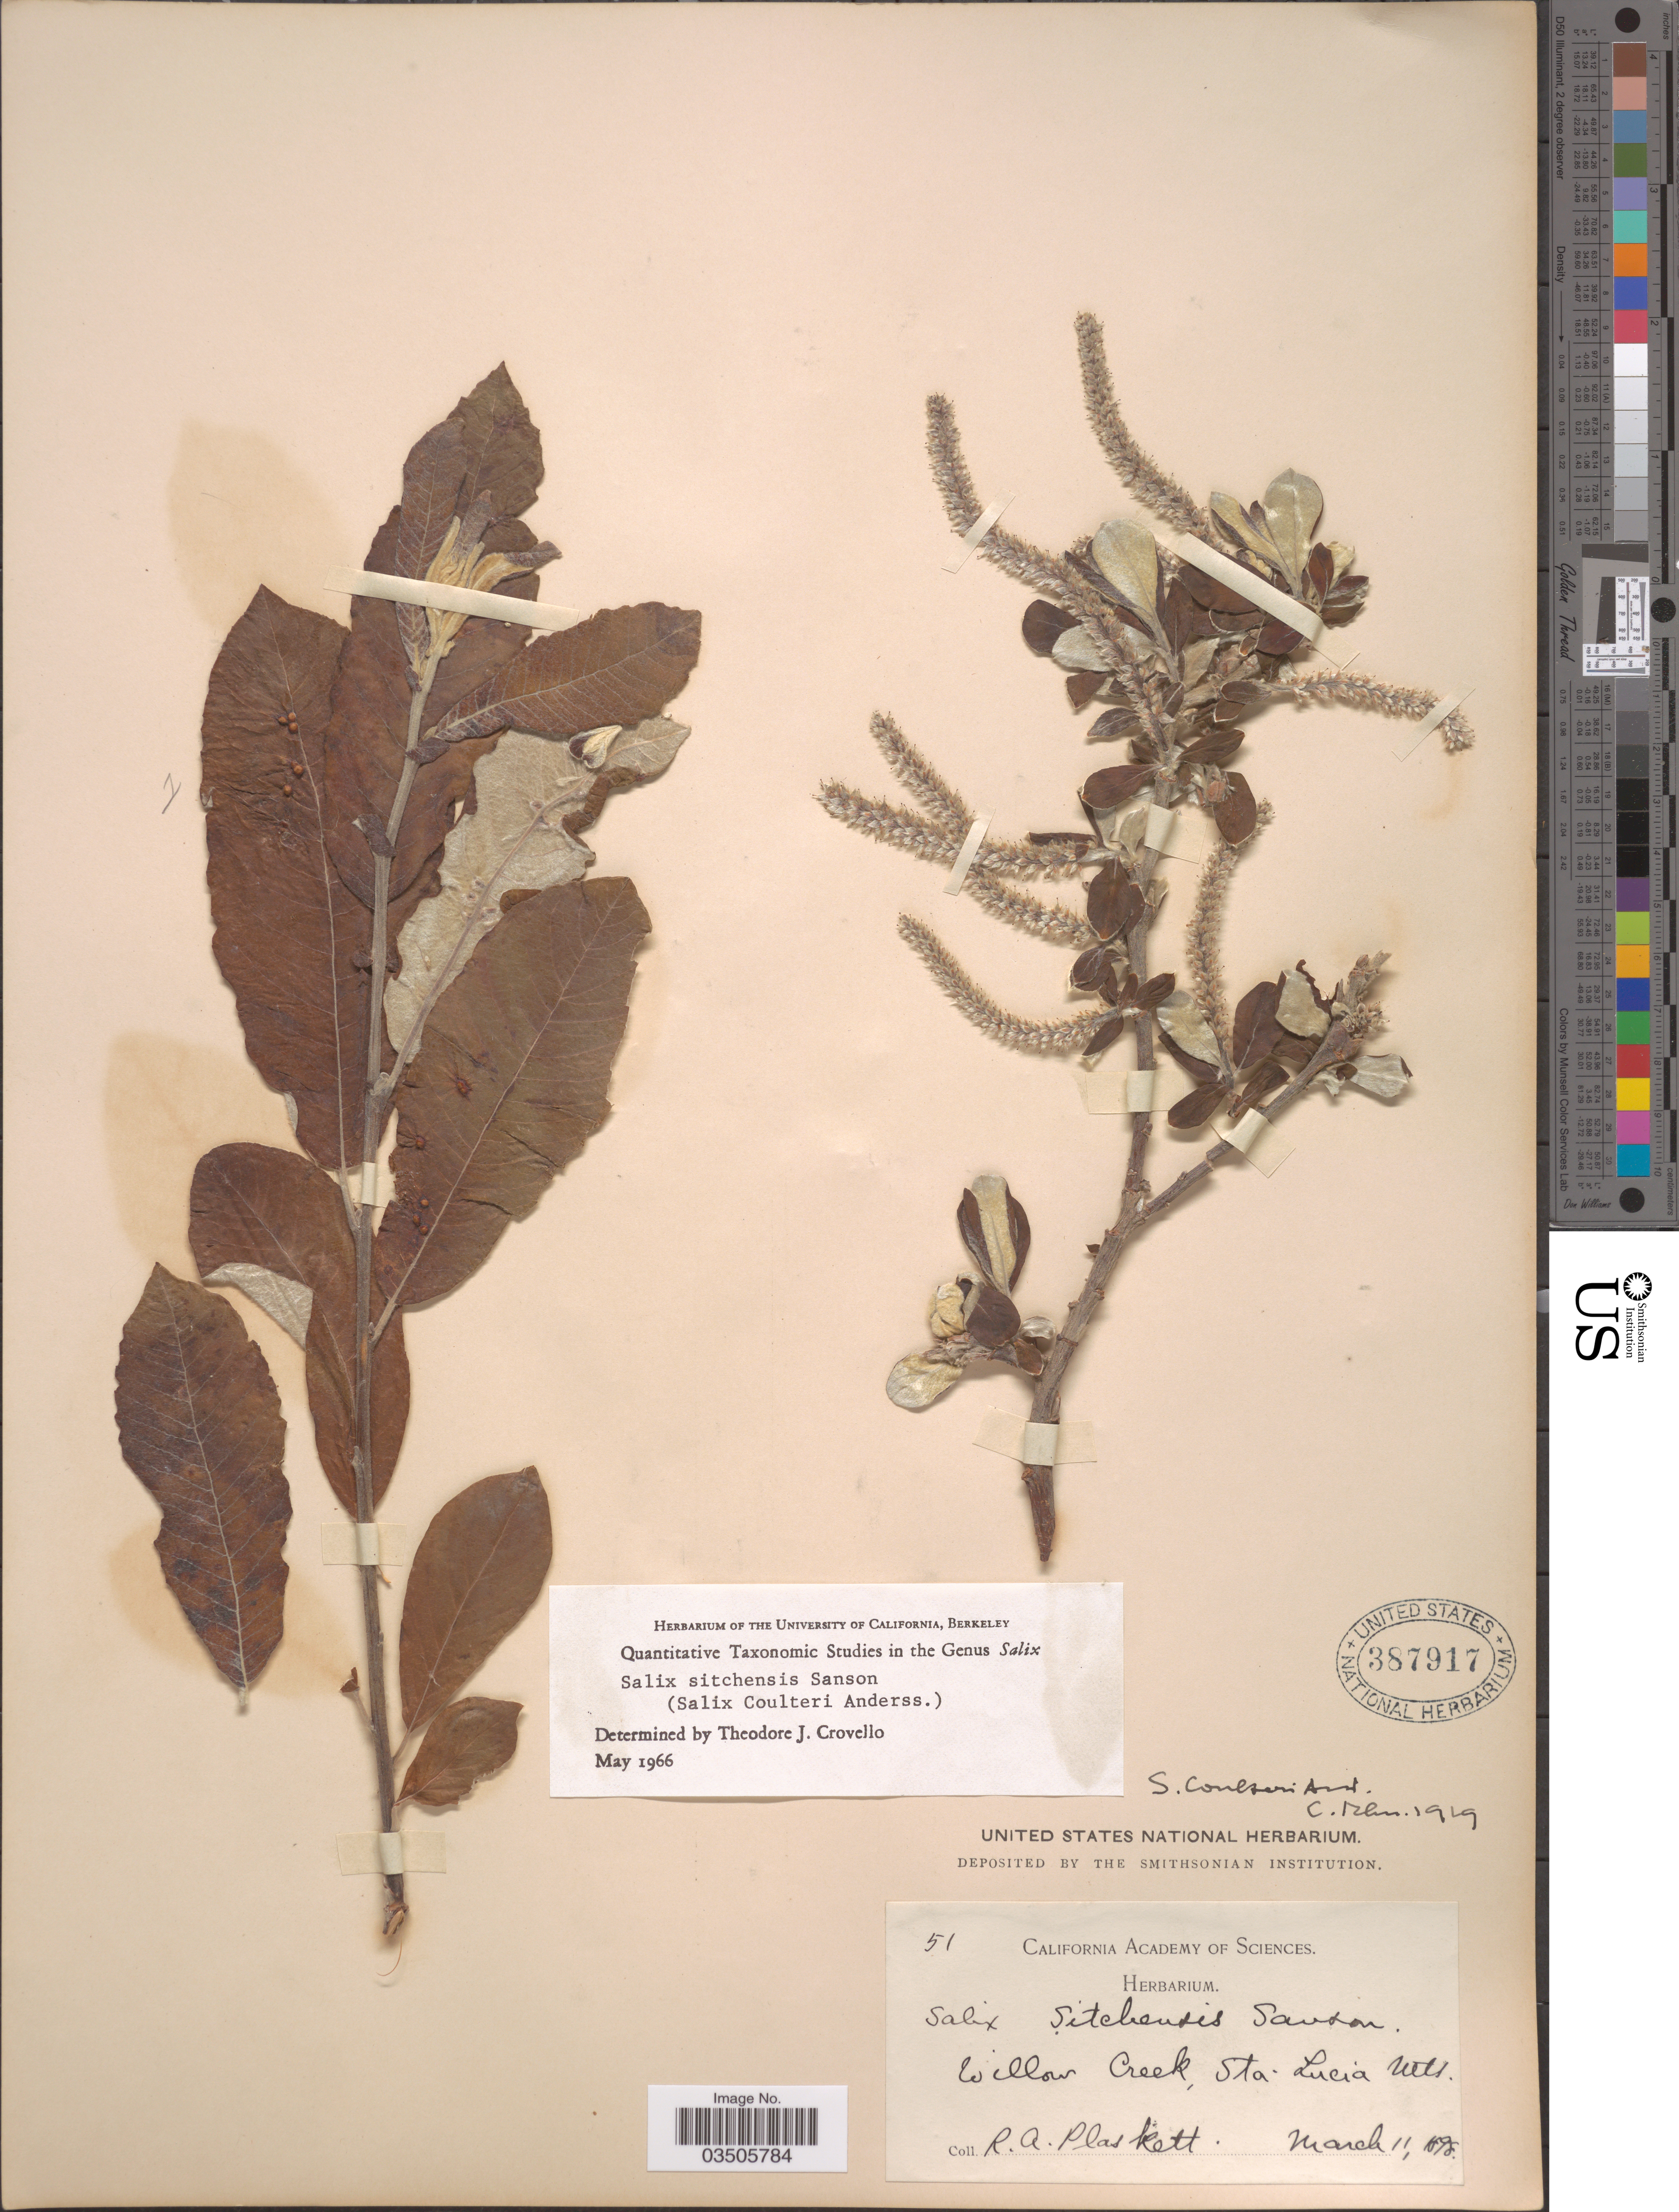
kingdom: Plantae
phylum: Tracheophyta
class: Magnoliopsida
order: Malpighiales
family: Salicaceae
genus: Salix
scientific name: Salix sitchensis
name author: Sanson ex Bong.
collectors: R. Plaskett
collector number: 51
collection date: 1898-03-11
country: United States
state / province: California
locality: Willow Creek, Sta. Lucia Mts.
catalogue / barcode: US 387917